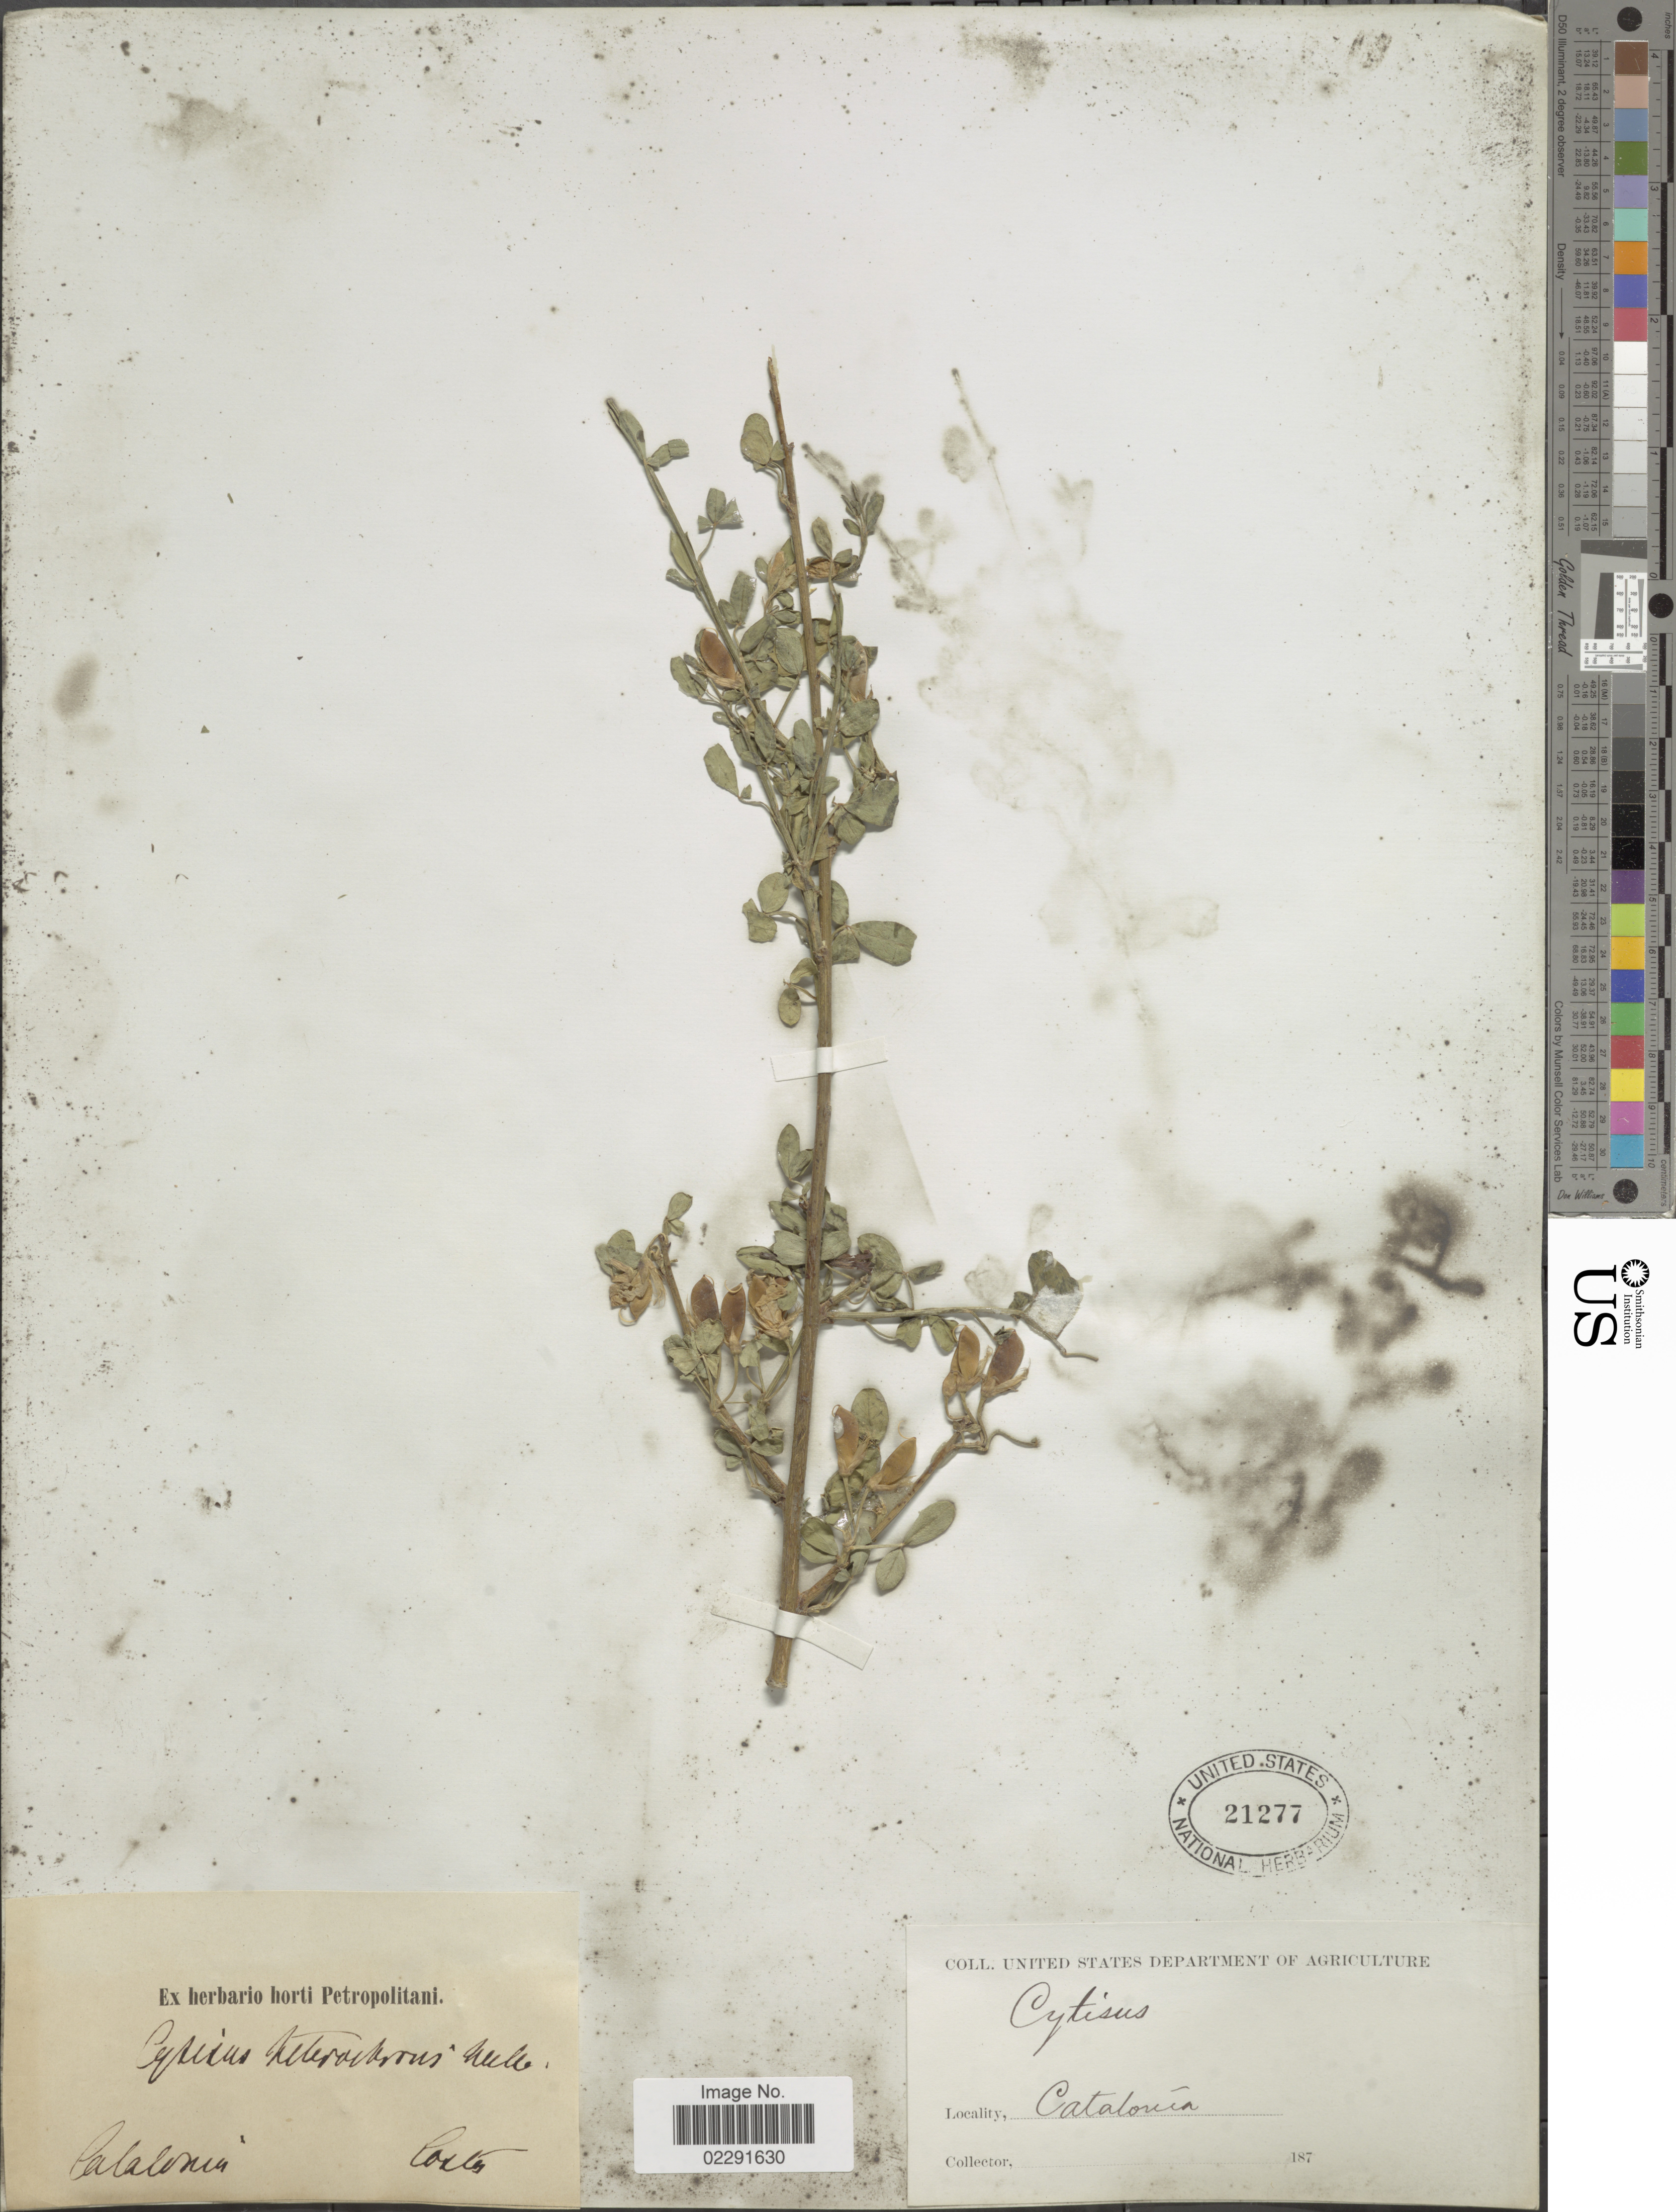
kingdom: Plantae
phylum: Tracheophyta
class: Magnoliopsida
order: Fabales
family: Fabaceae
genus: Cytisus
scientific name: Cytisus sp.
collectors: -. Costes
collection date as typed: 187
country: Spain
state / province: Catalunya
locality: Catalonia.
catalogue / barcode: US 21277